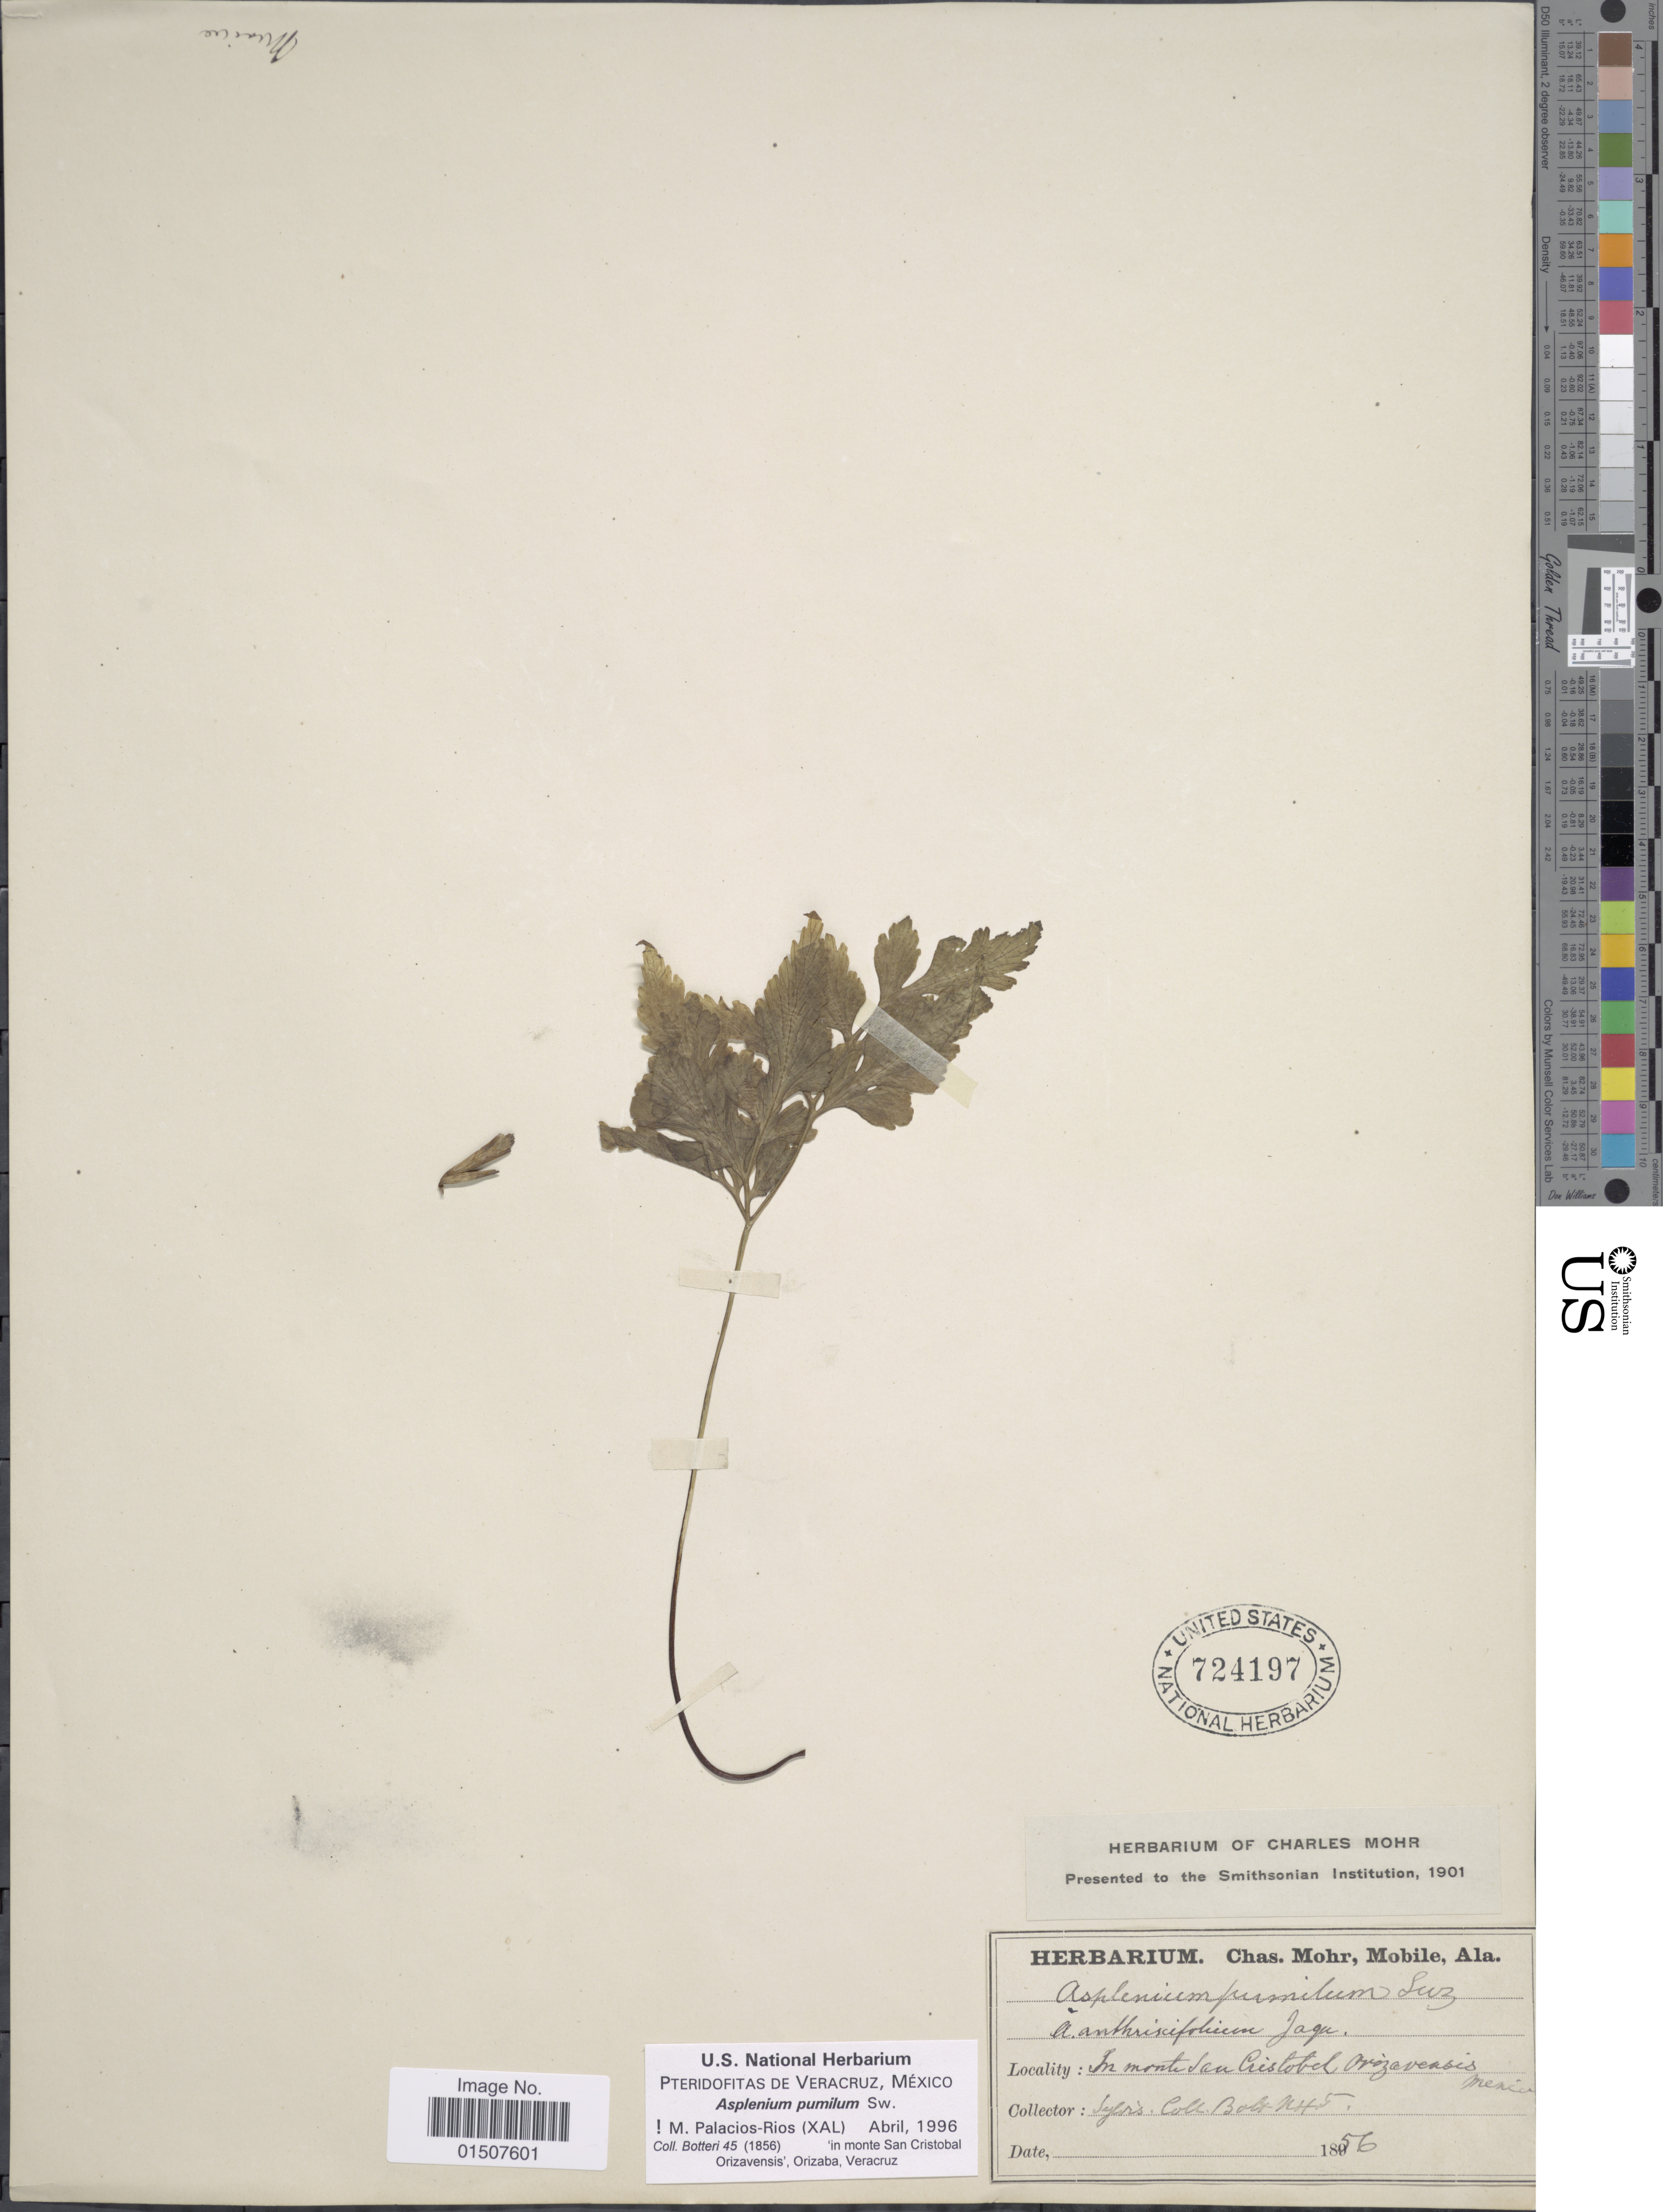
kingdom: Plantae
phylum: Tracheophyta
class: Polypodiopsida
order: Polypodiales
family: Aspleniaceae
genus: Asplenium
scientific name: Asplenium pumilum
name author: Sw.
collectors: Bolt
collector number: n45*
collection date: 1856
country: Mexico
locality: In monte San Cristobal Orizavensis Mexico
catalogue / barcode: US 724197